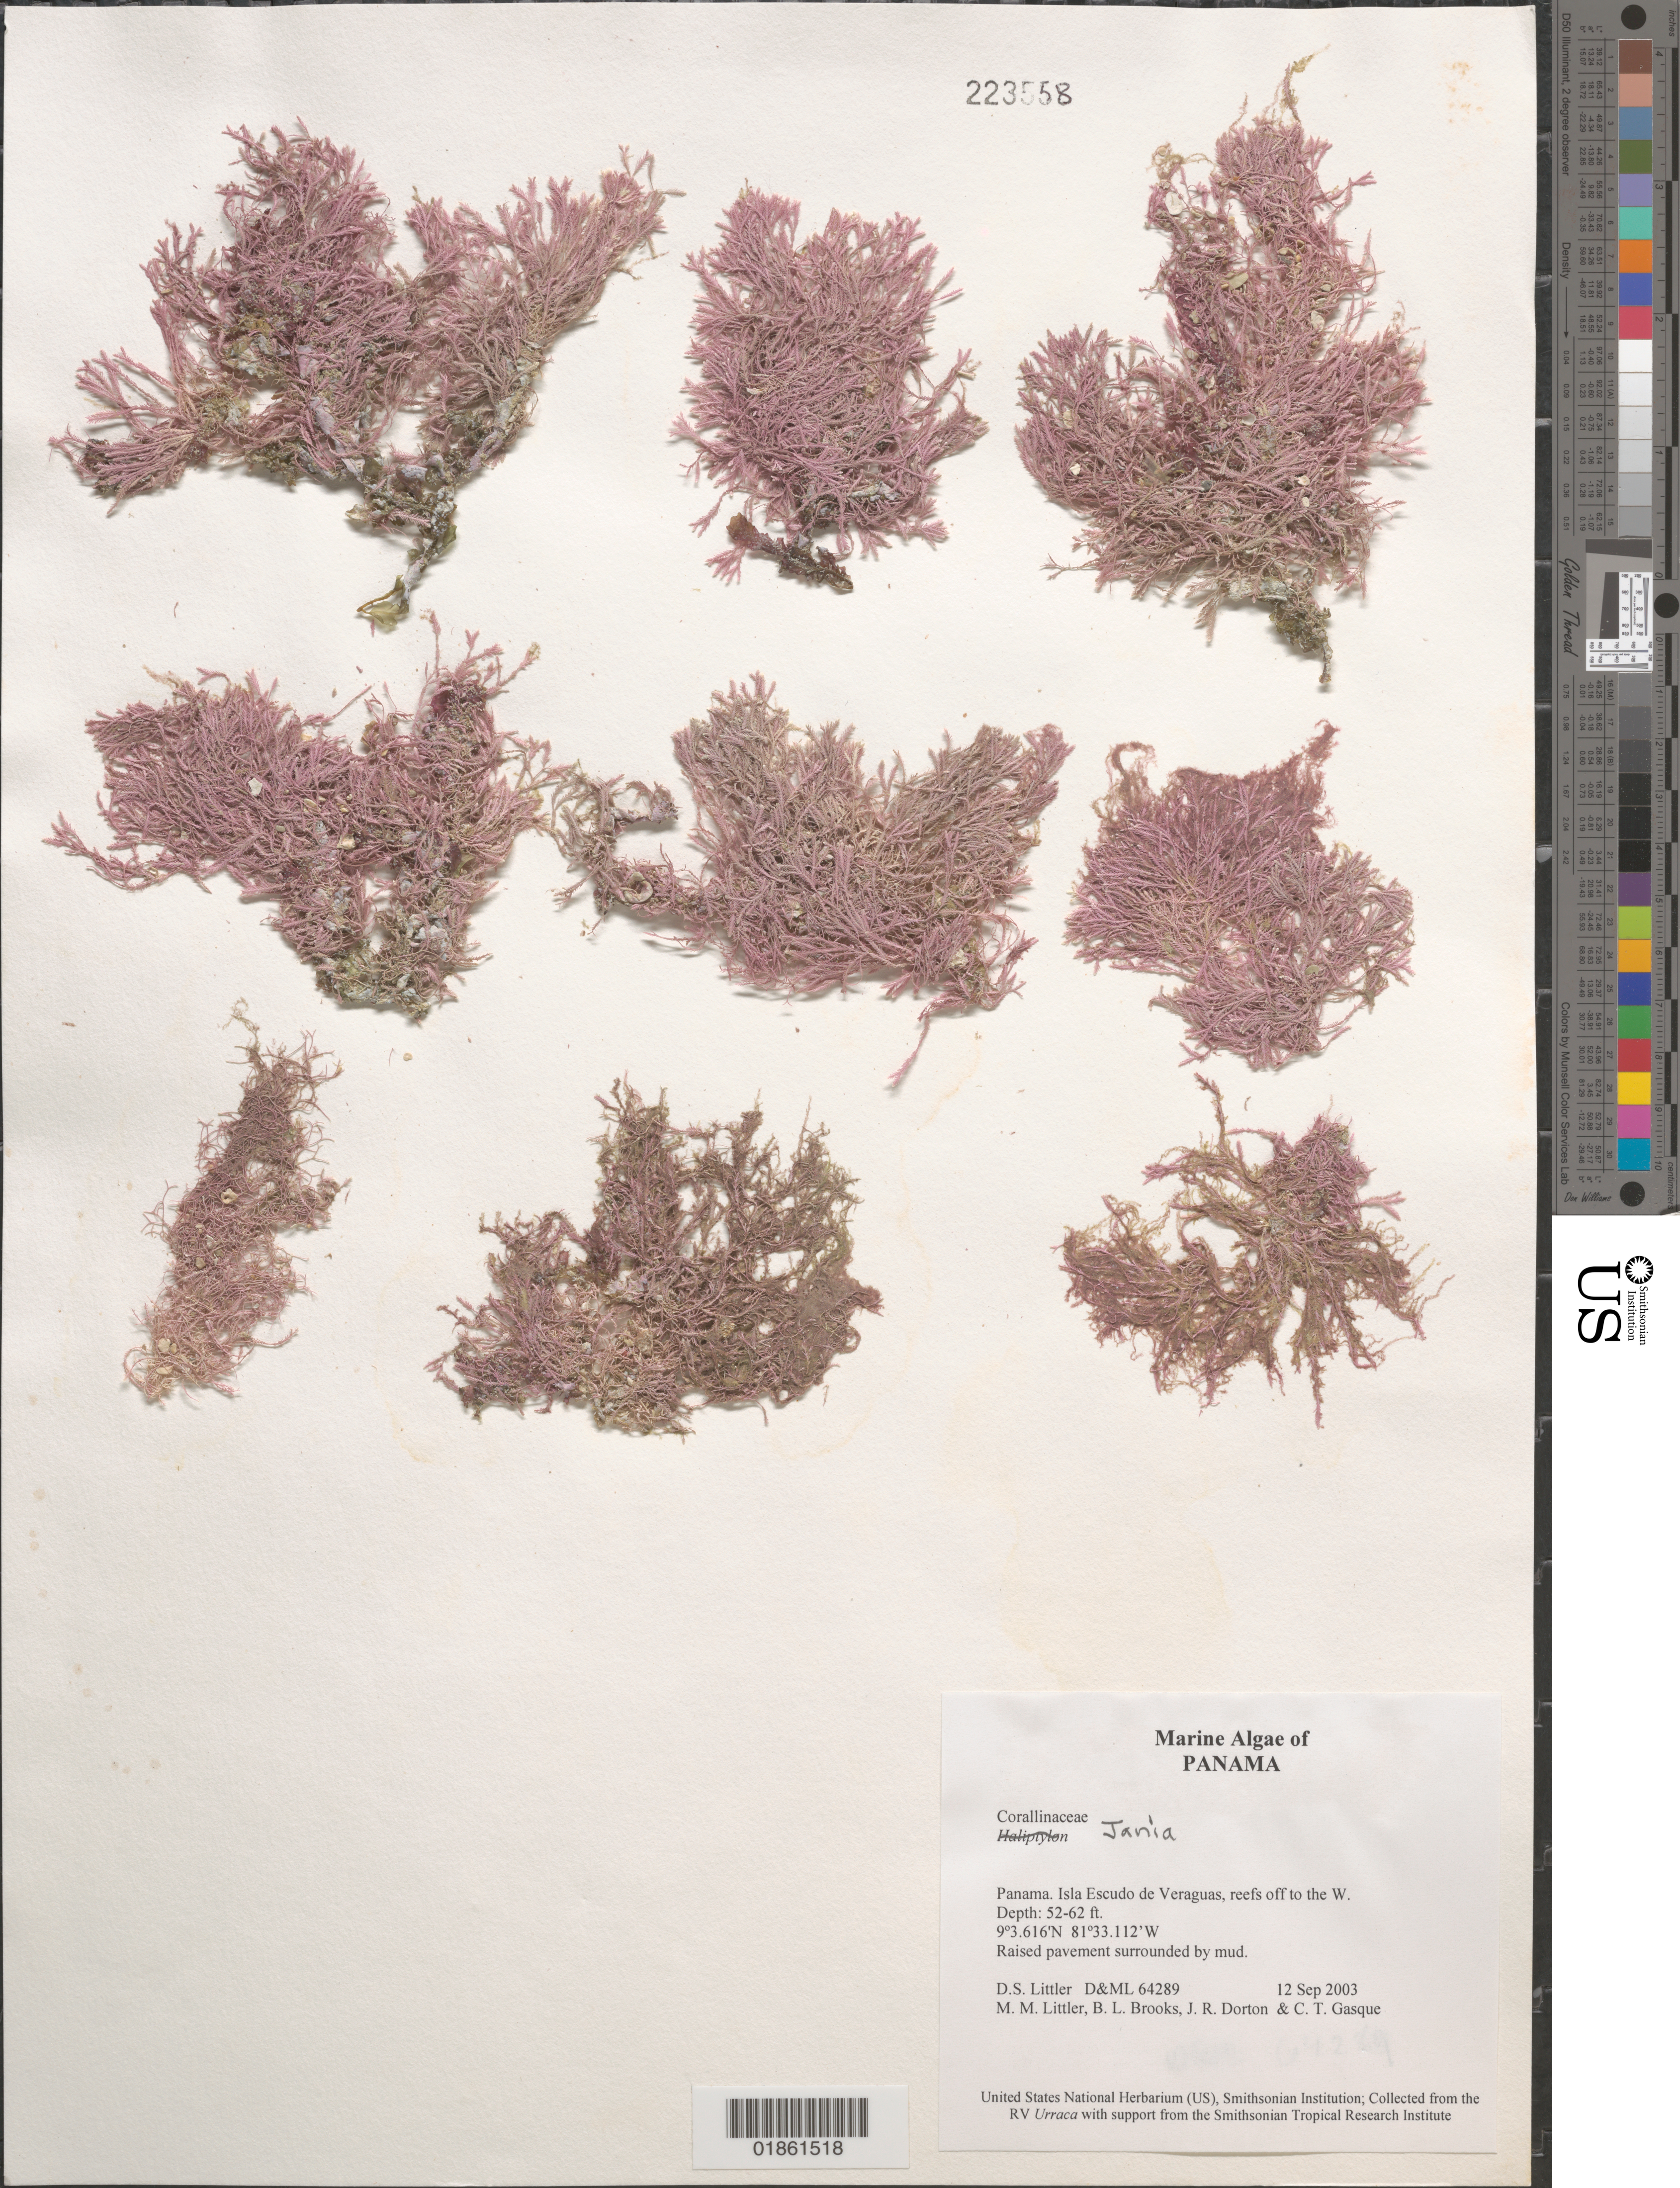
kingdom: Plantae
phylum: Rhodophyta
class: Florideophyceae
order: Corallinales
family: Corallinaceae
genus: Haliptilon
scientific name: Haliptilon sp.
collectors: M. M. Littler, D. S. Littler & B. Brooks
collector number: D&ML 64289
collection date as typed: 12 Sep 2003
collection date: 2003-09-12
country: Panama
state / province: Bocas del Toro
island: Escudo de Veraguas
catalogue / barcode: US 223558